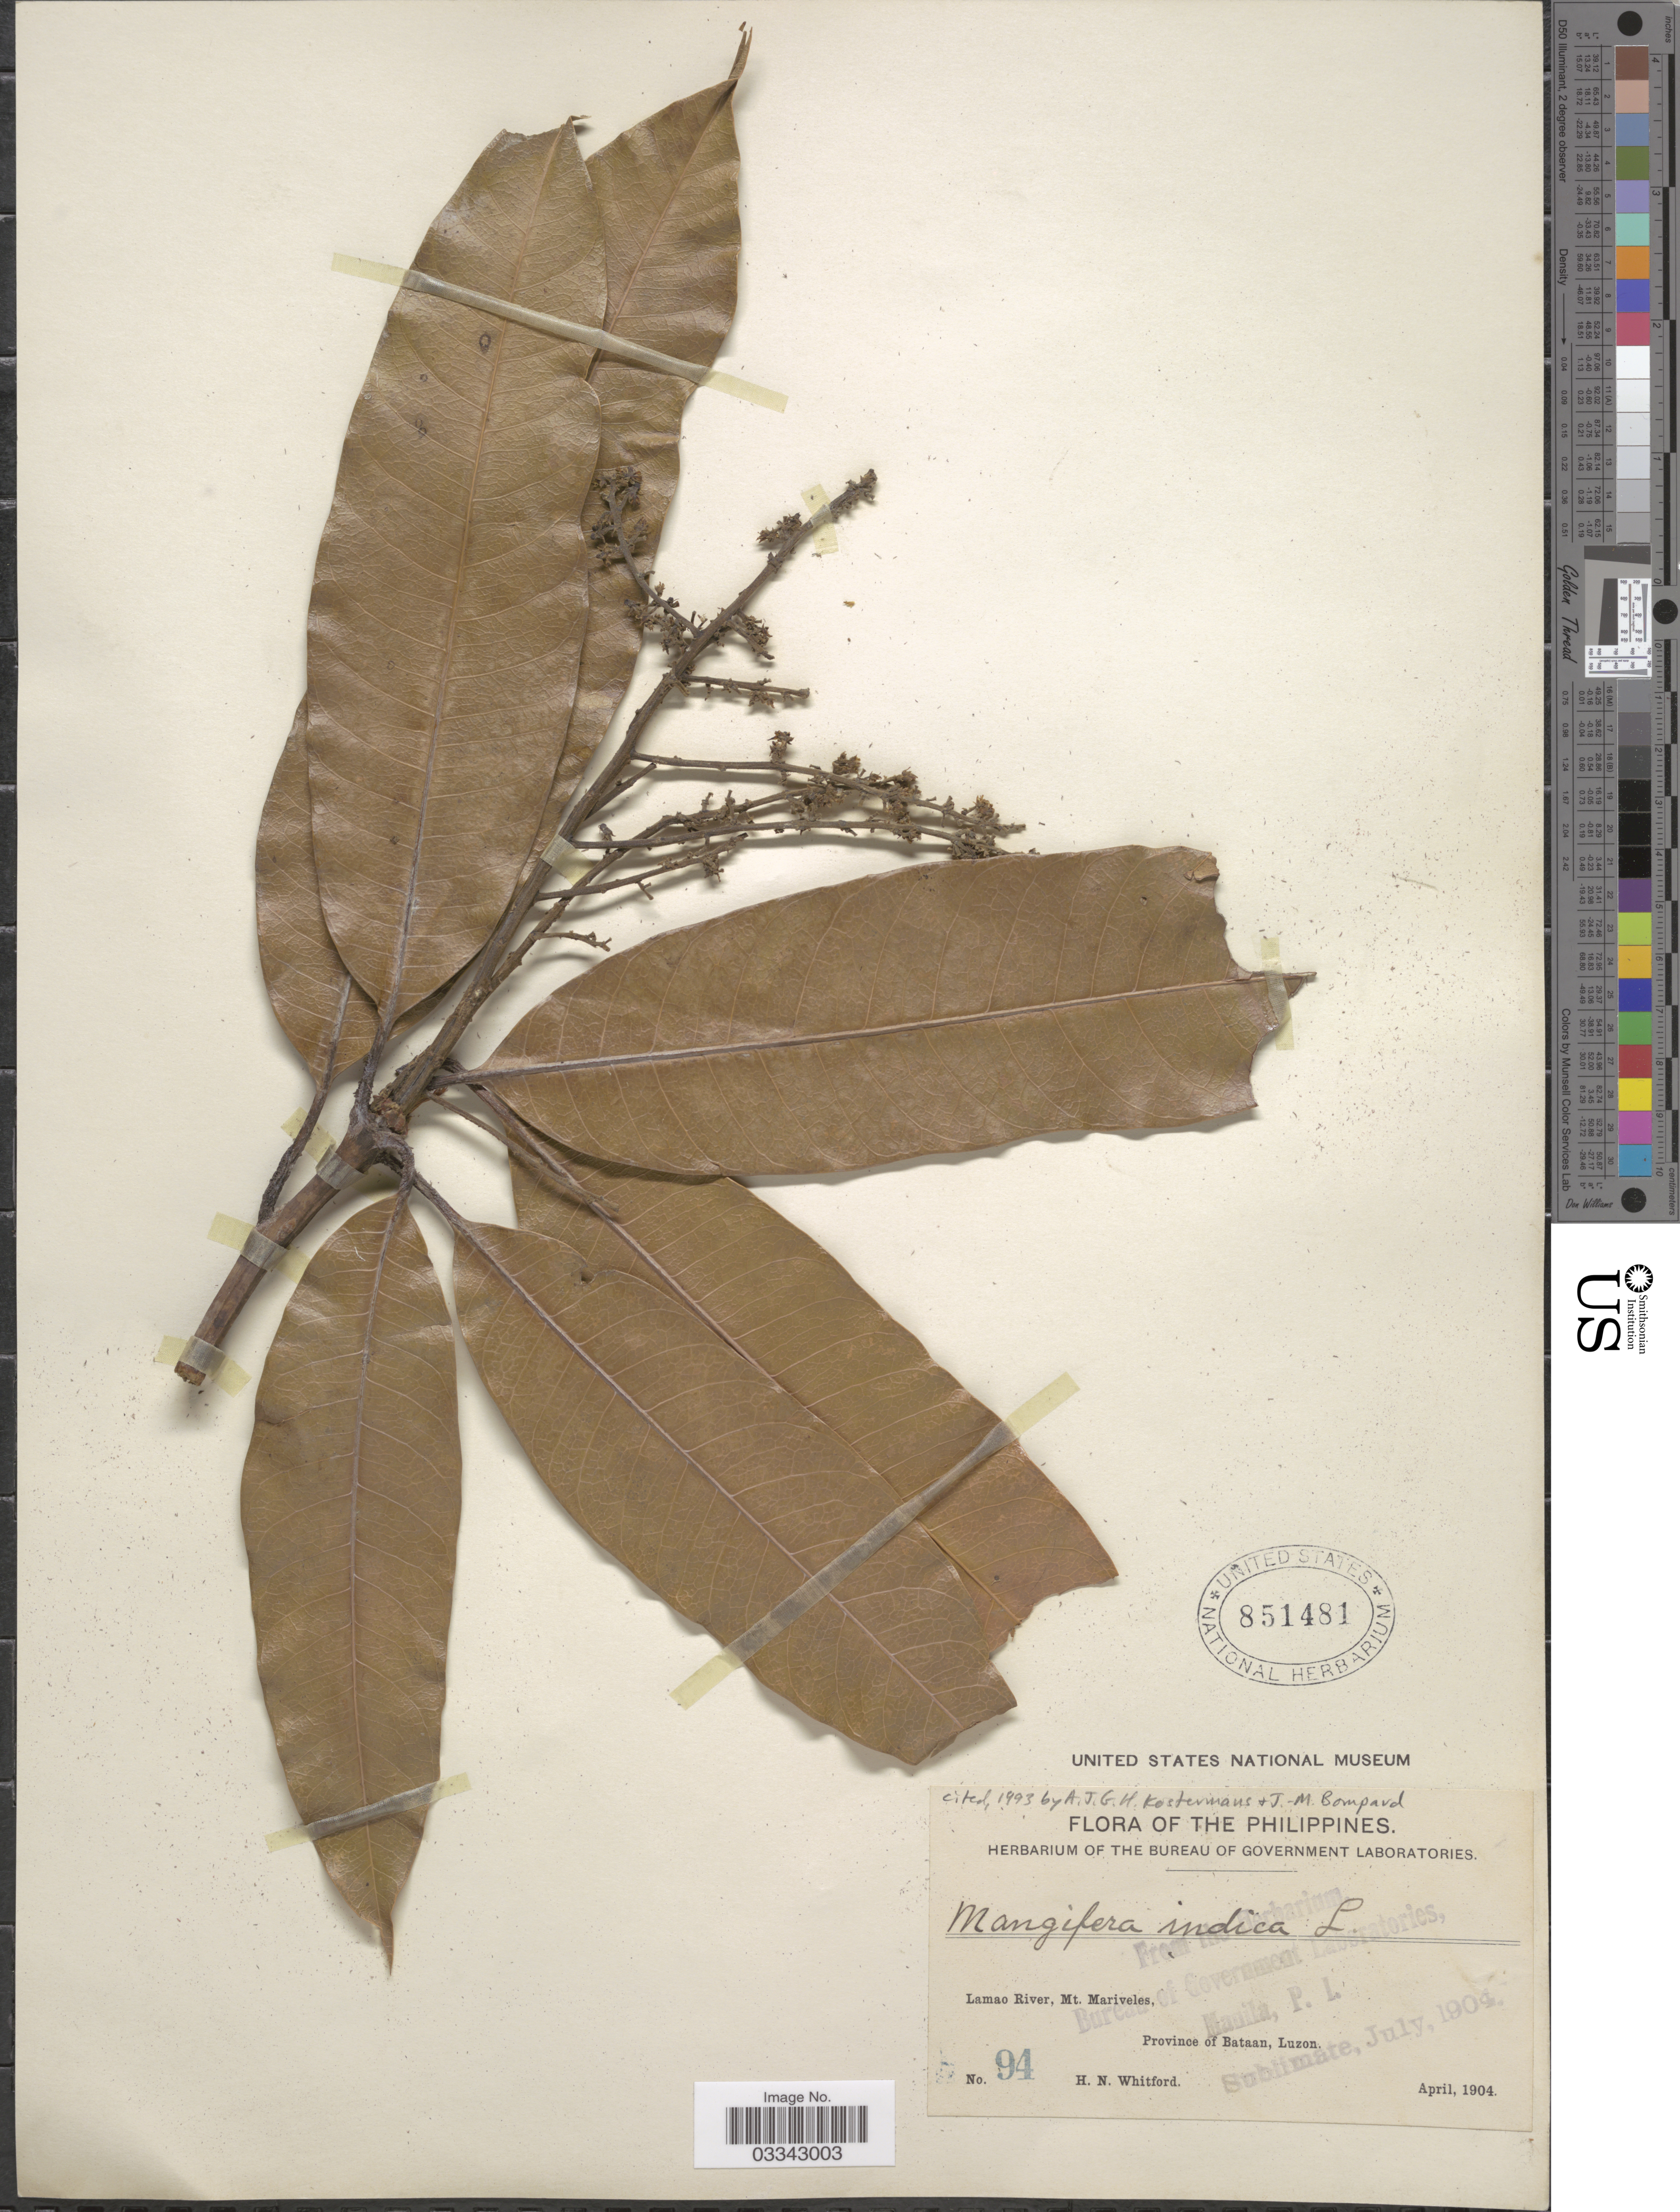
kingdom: Plantae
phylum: Tracheophyta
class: Magnoliopsida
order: Sapindales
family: Anacardiaceae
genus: Mangifera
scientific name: Mangifera indica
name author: L.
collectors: H. N. Whitford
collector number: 94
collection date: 1904-04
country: Philippines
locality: Lamao River, Mt. Mariveles, Province of Bataan, Luzon.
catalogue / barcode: US 851481